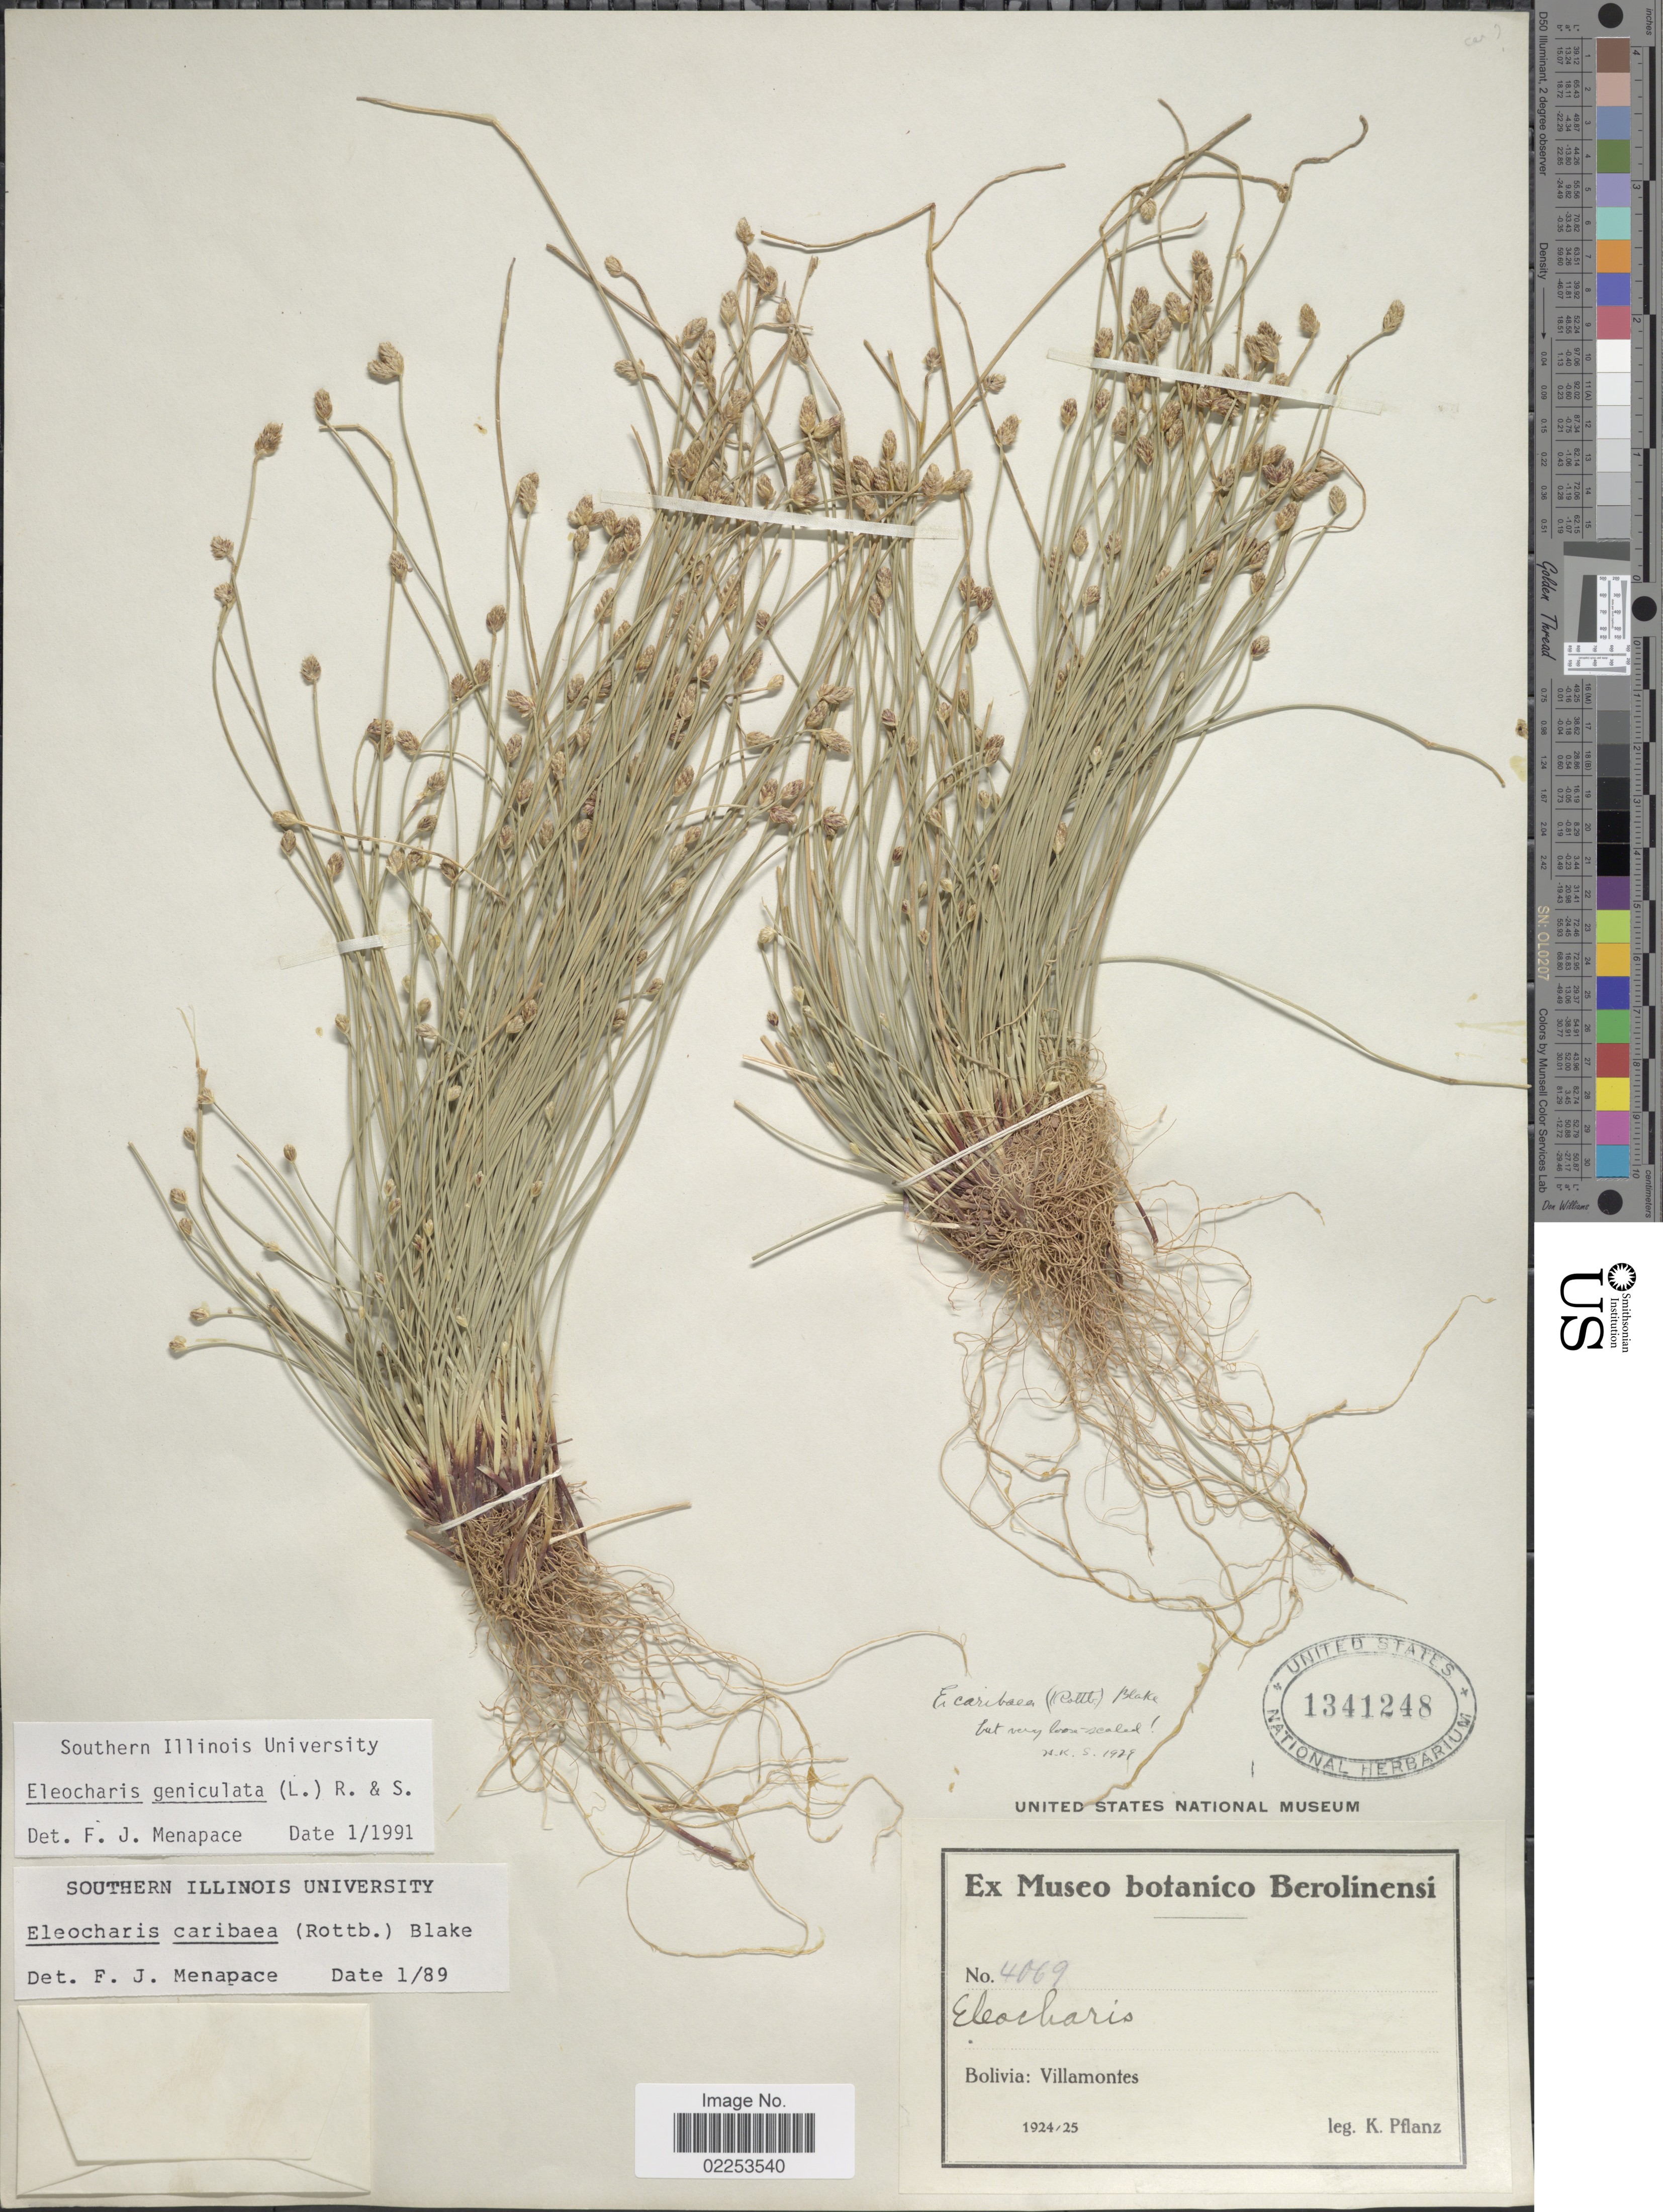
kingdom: Plantae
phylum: Tracheophyta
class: Liliopsida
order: Poales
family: Cyperaceae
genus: Eleocharis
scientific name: Eleocharis geniculata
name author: (L.) Roem. & Schult.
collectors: K. Pflanz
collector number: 4069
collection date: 1924/1925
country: Bolivia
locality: Villamontes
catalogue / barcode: US 1341248